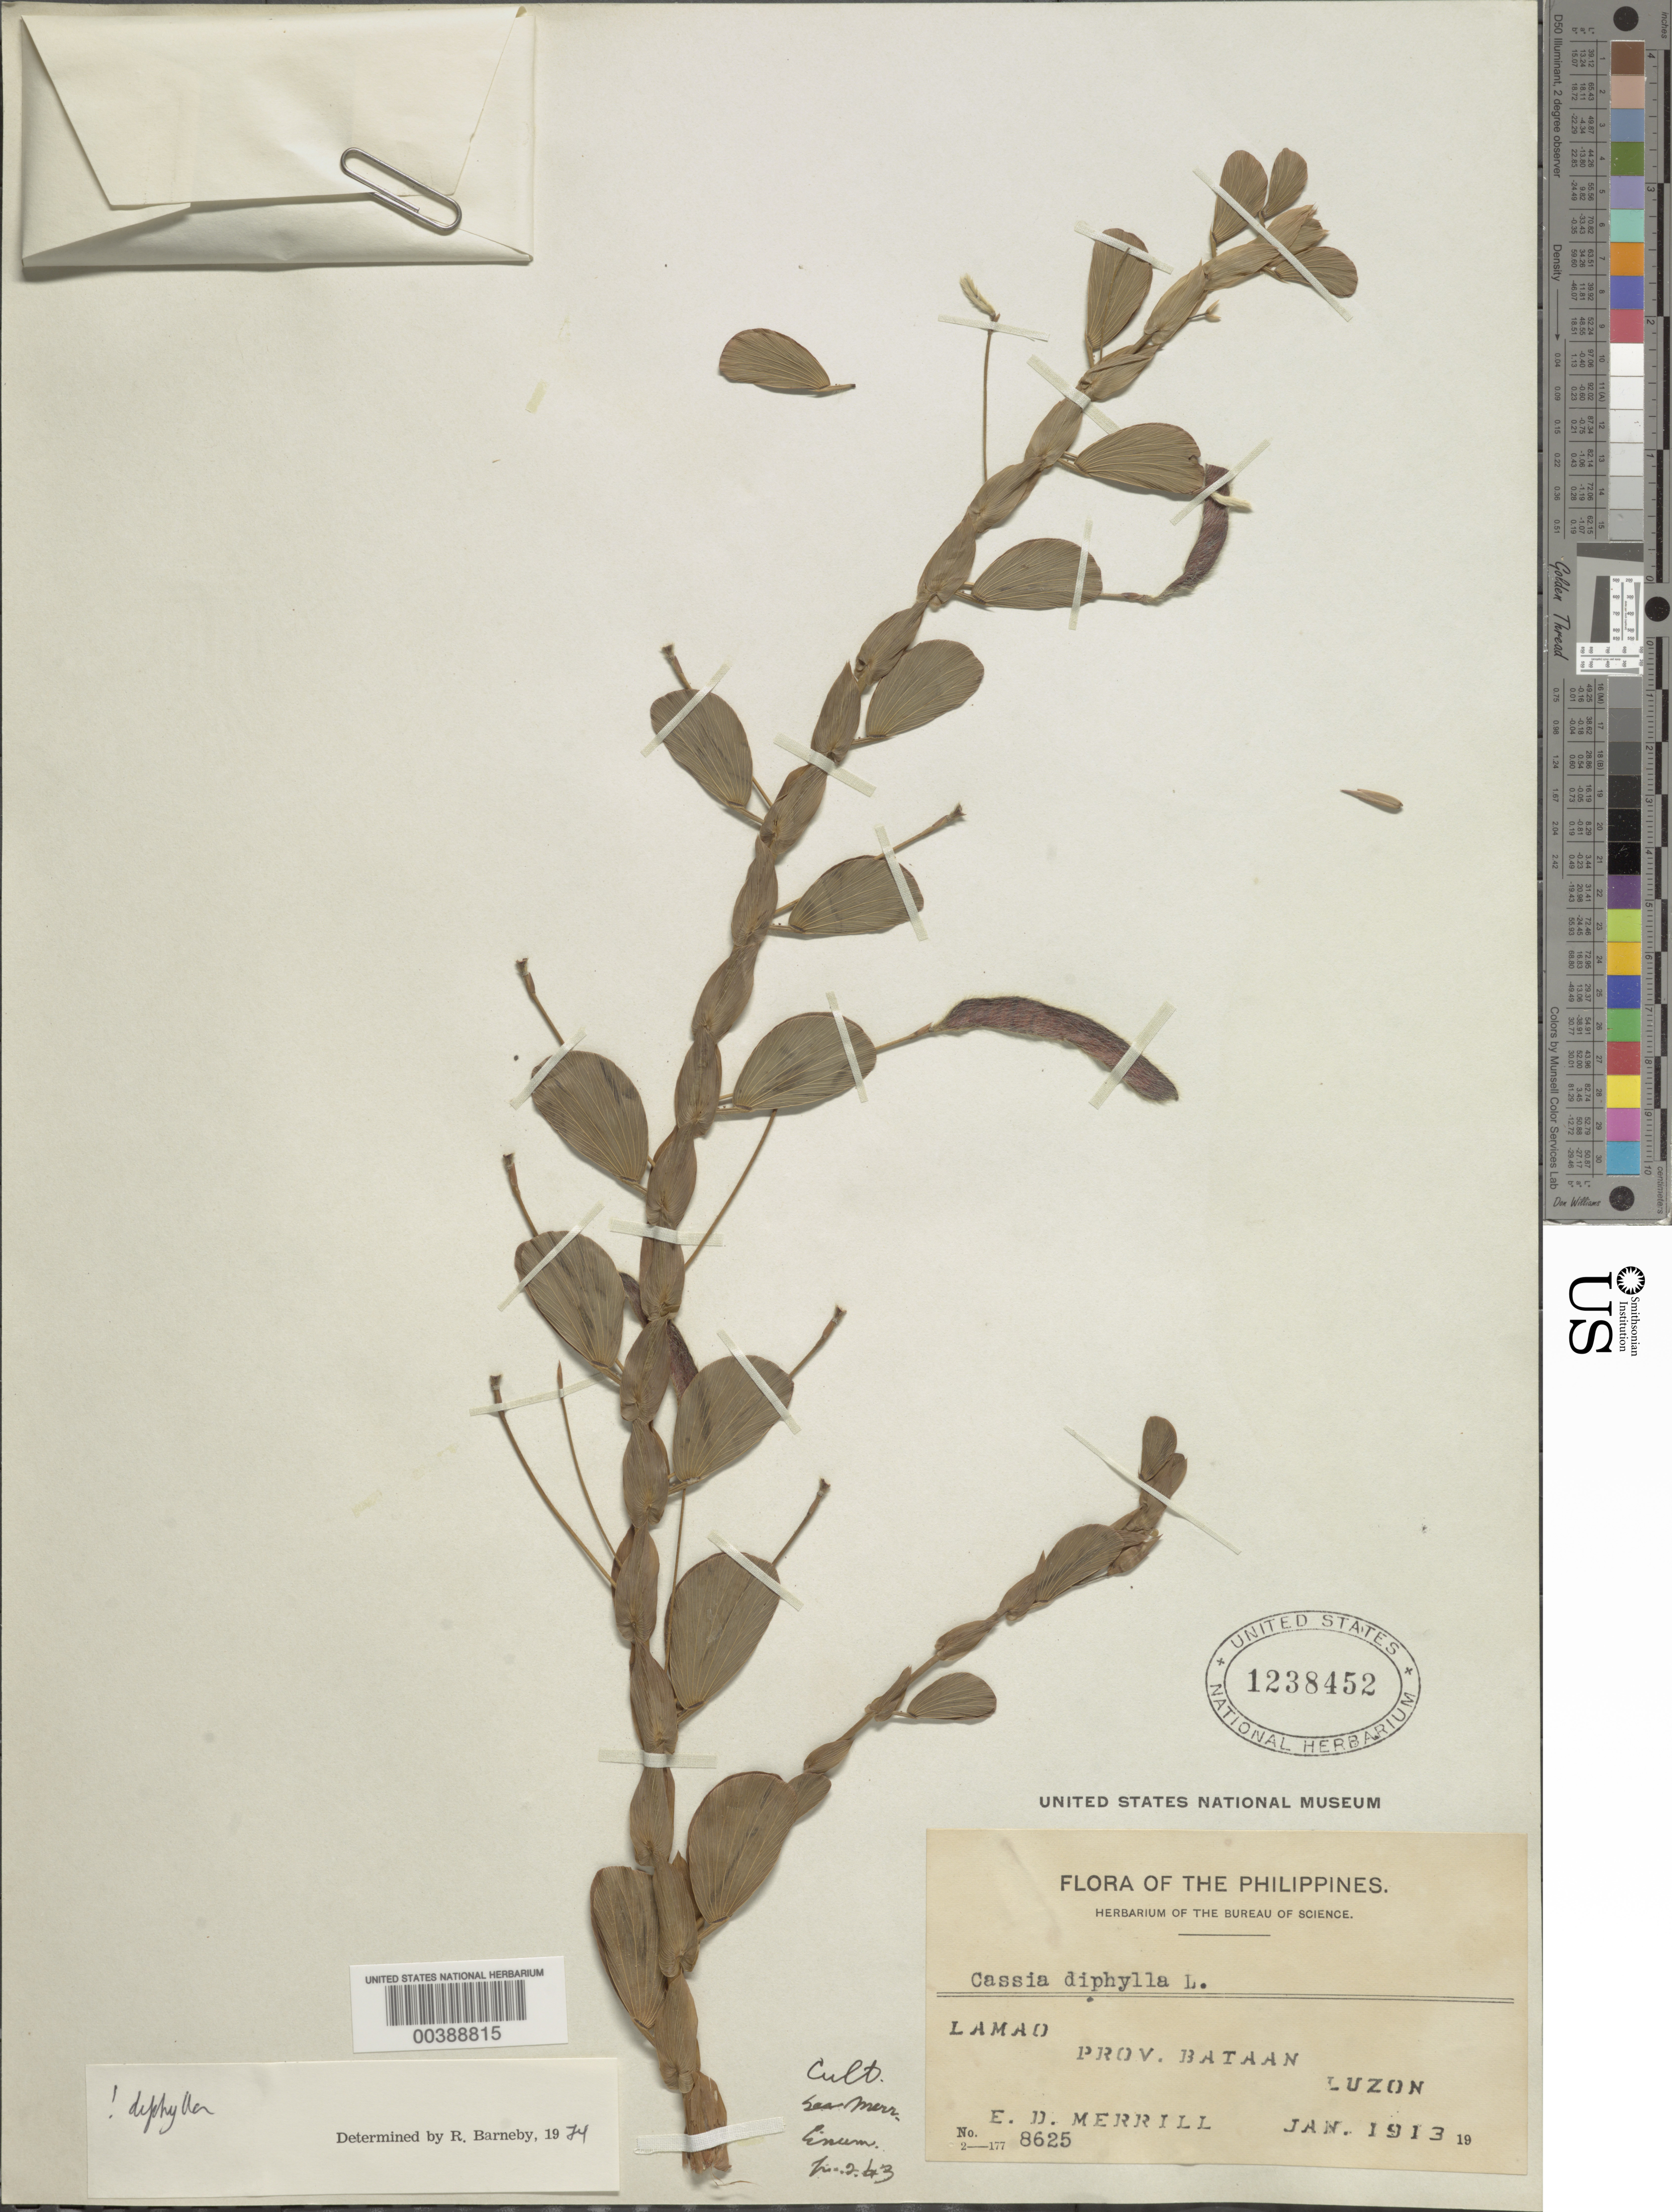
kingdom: Plantae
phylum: Tracheophyta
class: Magnoliopsida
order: Fabales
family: Fabaceae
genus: Chamaecrista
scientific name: Chamaecrista diphylla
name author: (L.) Greene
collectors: E. D. Merrill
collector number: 8625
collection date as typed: Jan 1913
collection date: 1913-01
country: Philippines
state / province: Central Luzon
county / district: Bataan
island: Luzon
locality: Lamao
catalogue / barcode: US 1238452